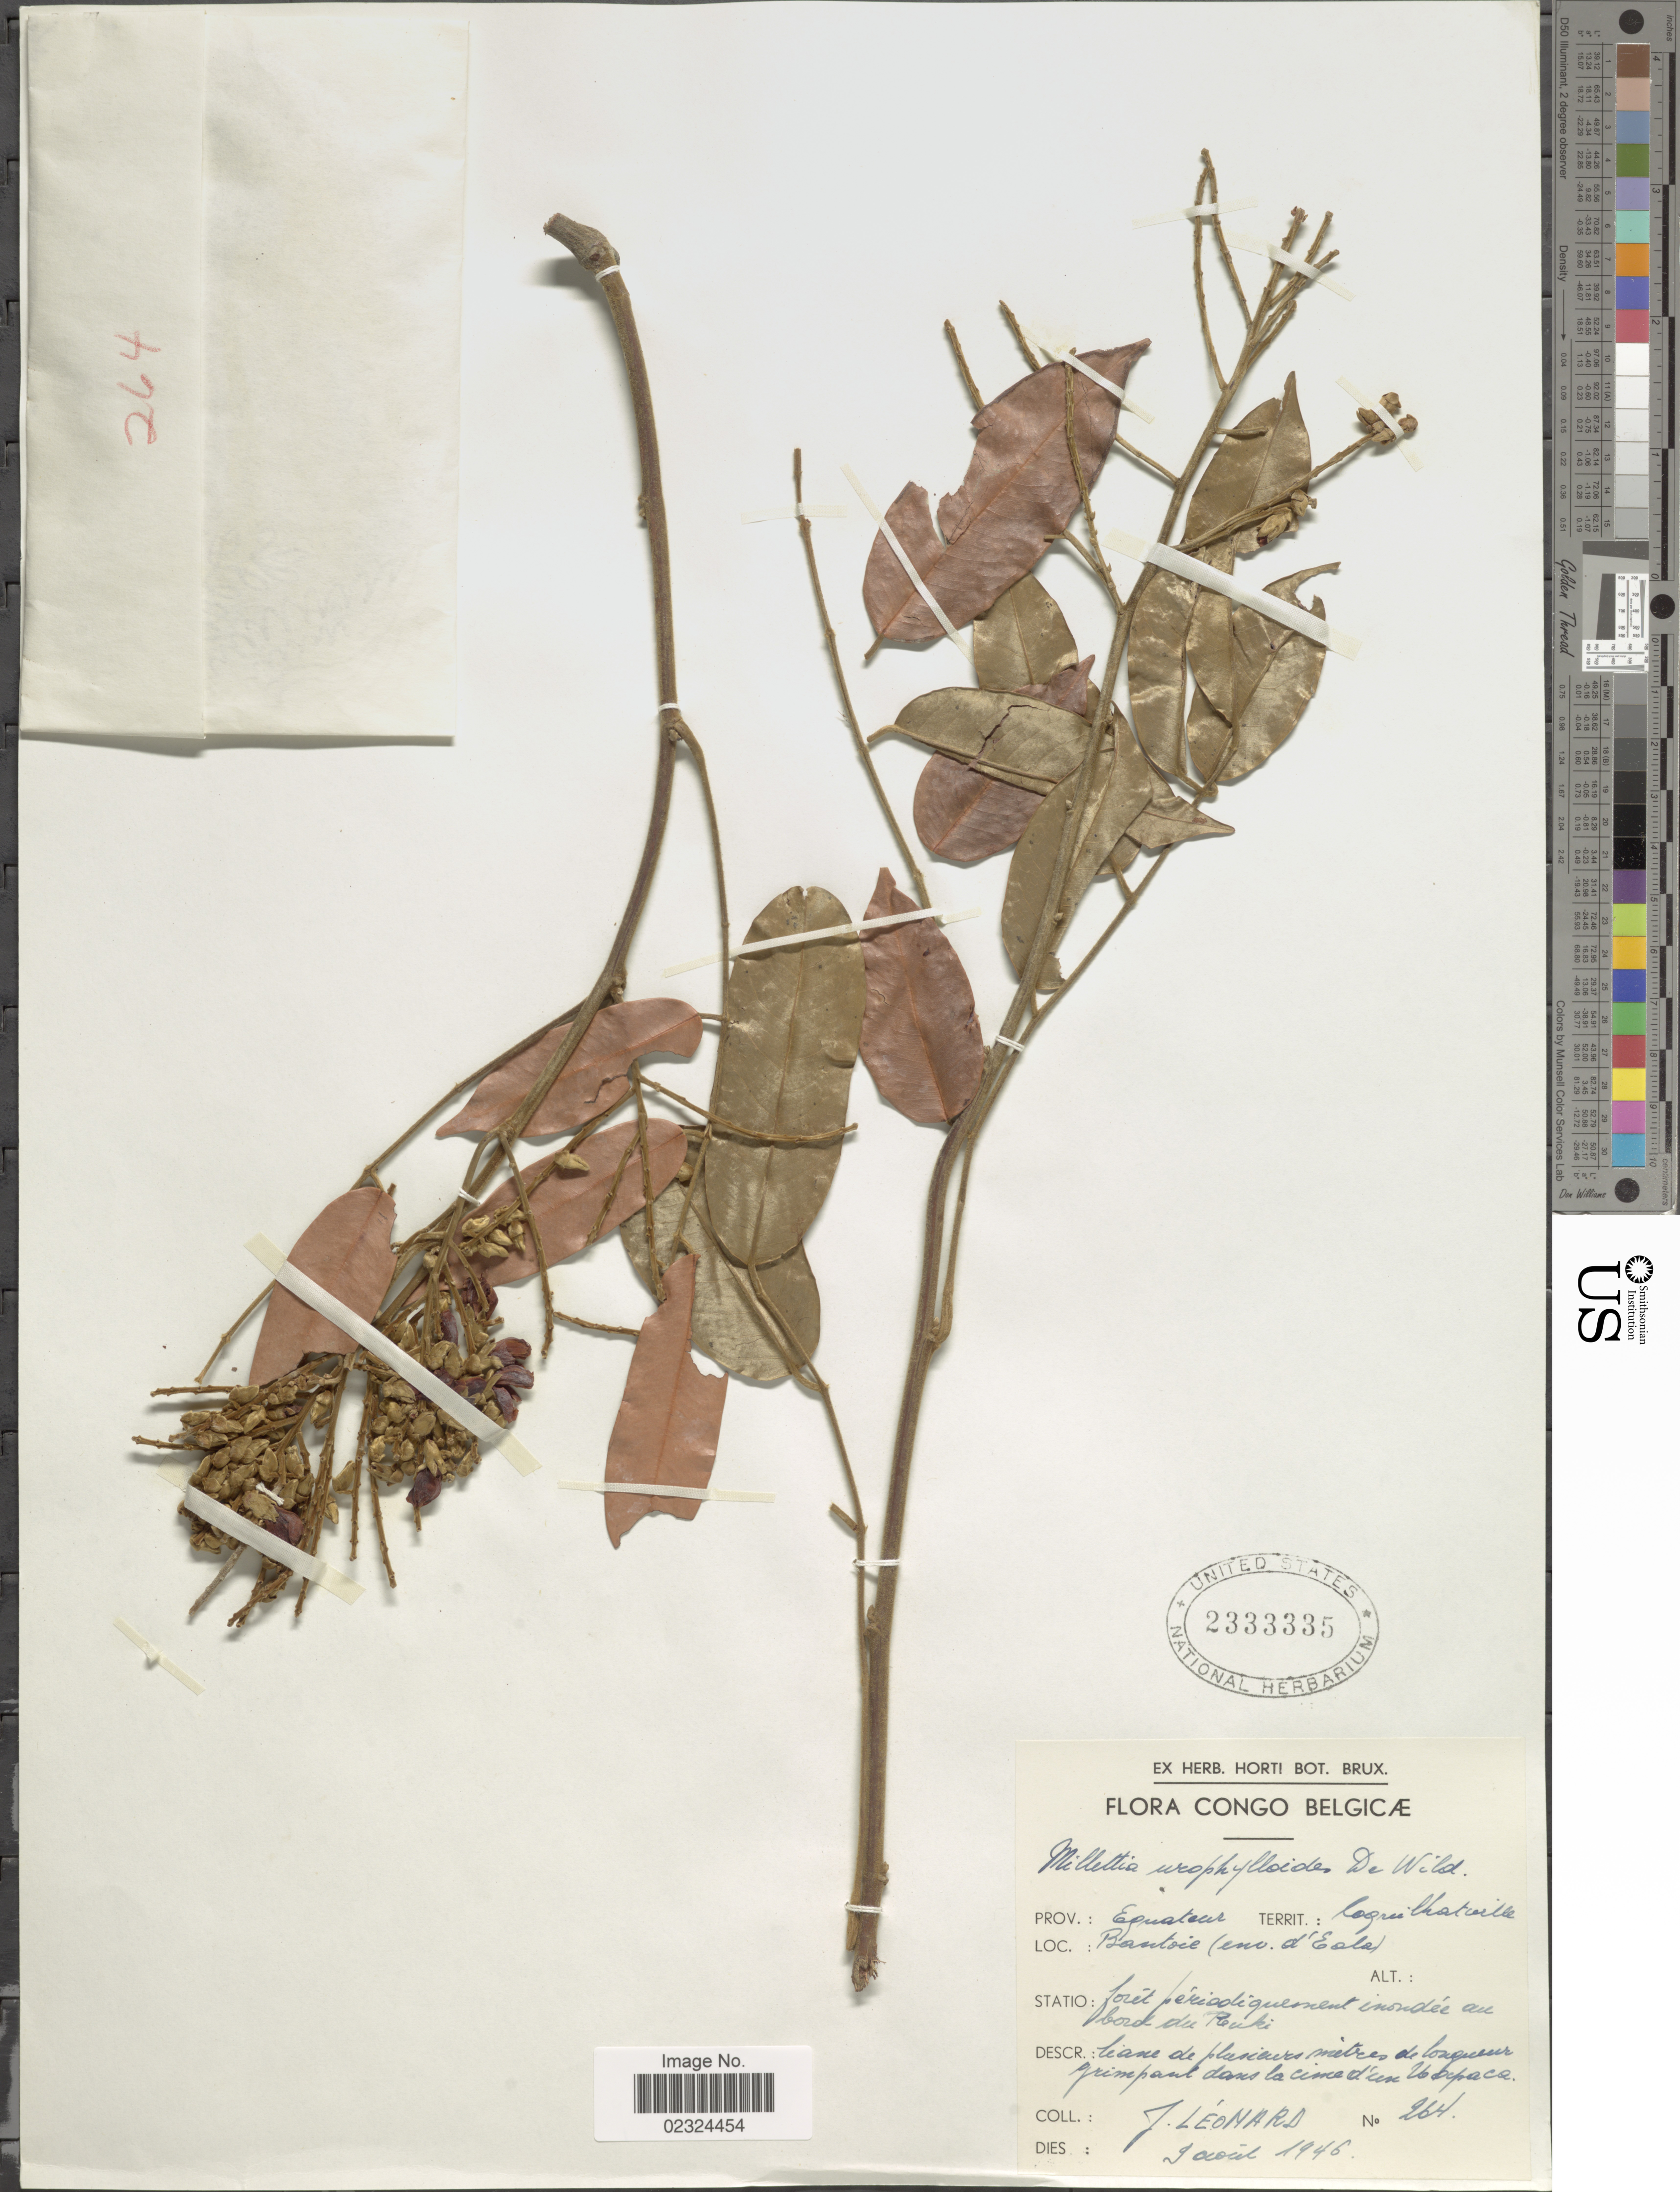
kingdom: Plantae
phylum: Tracheophyta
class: Magnoliopsida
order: Fabales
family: Fabaceae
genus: Millettia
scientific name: Millettia urophylloides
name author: De Wild.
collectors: J. Leonard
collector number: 264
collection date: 1946-04-09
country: Congo, Democratic Republic of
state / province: Equateur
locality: Congo Belgicae. Territ.: Coquilhatville. Bantoie (env. d'Eala).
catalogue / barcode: US 2333335